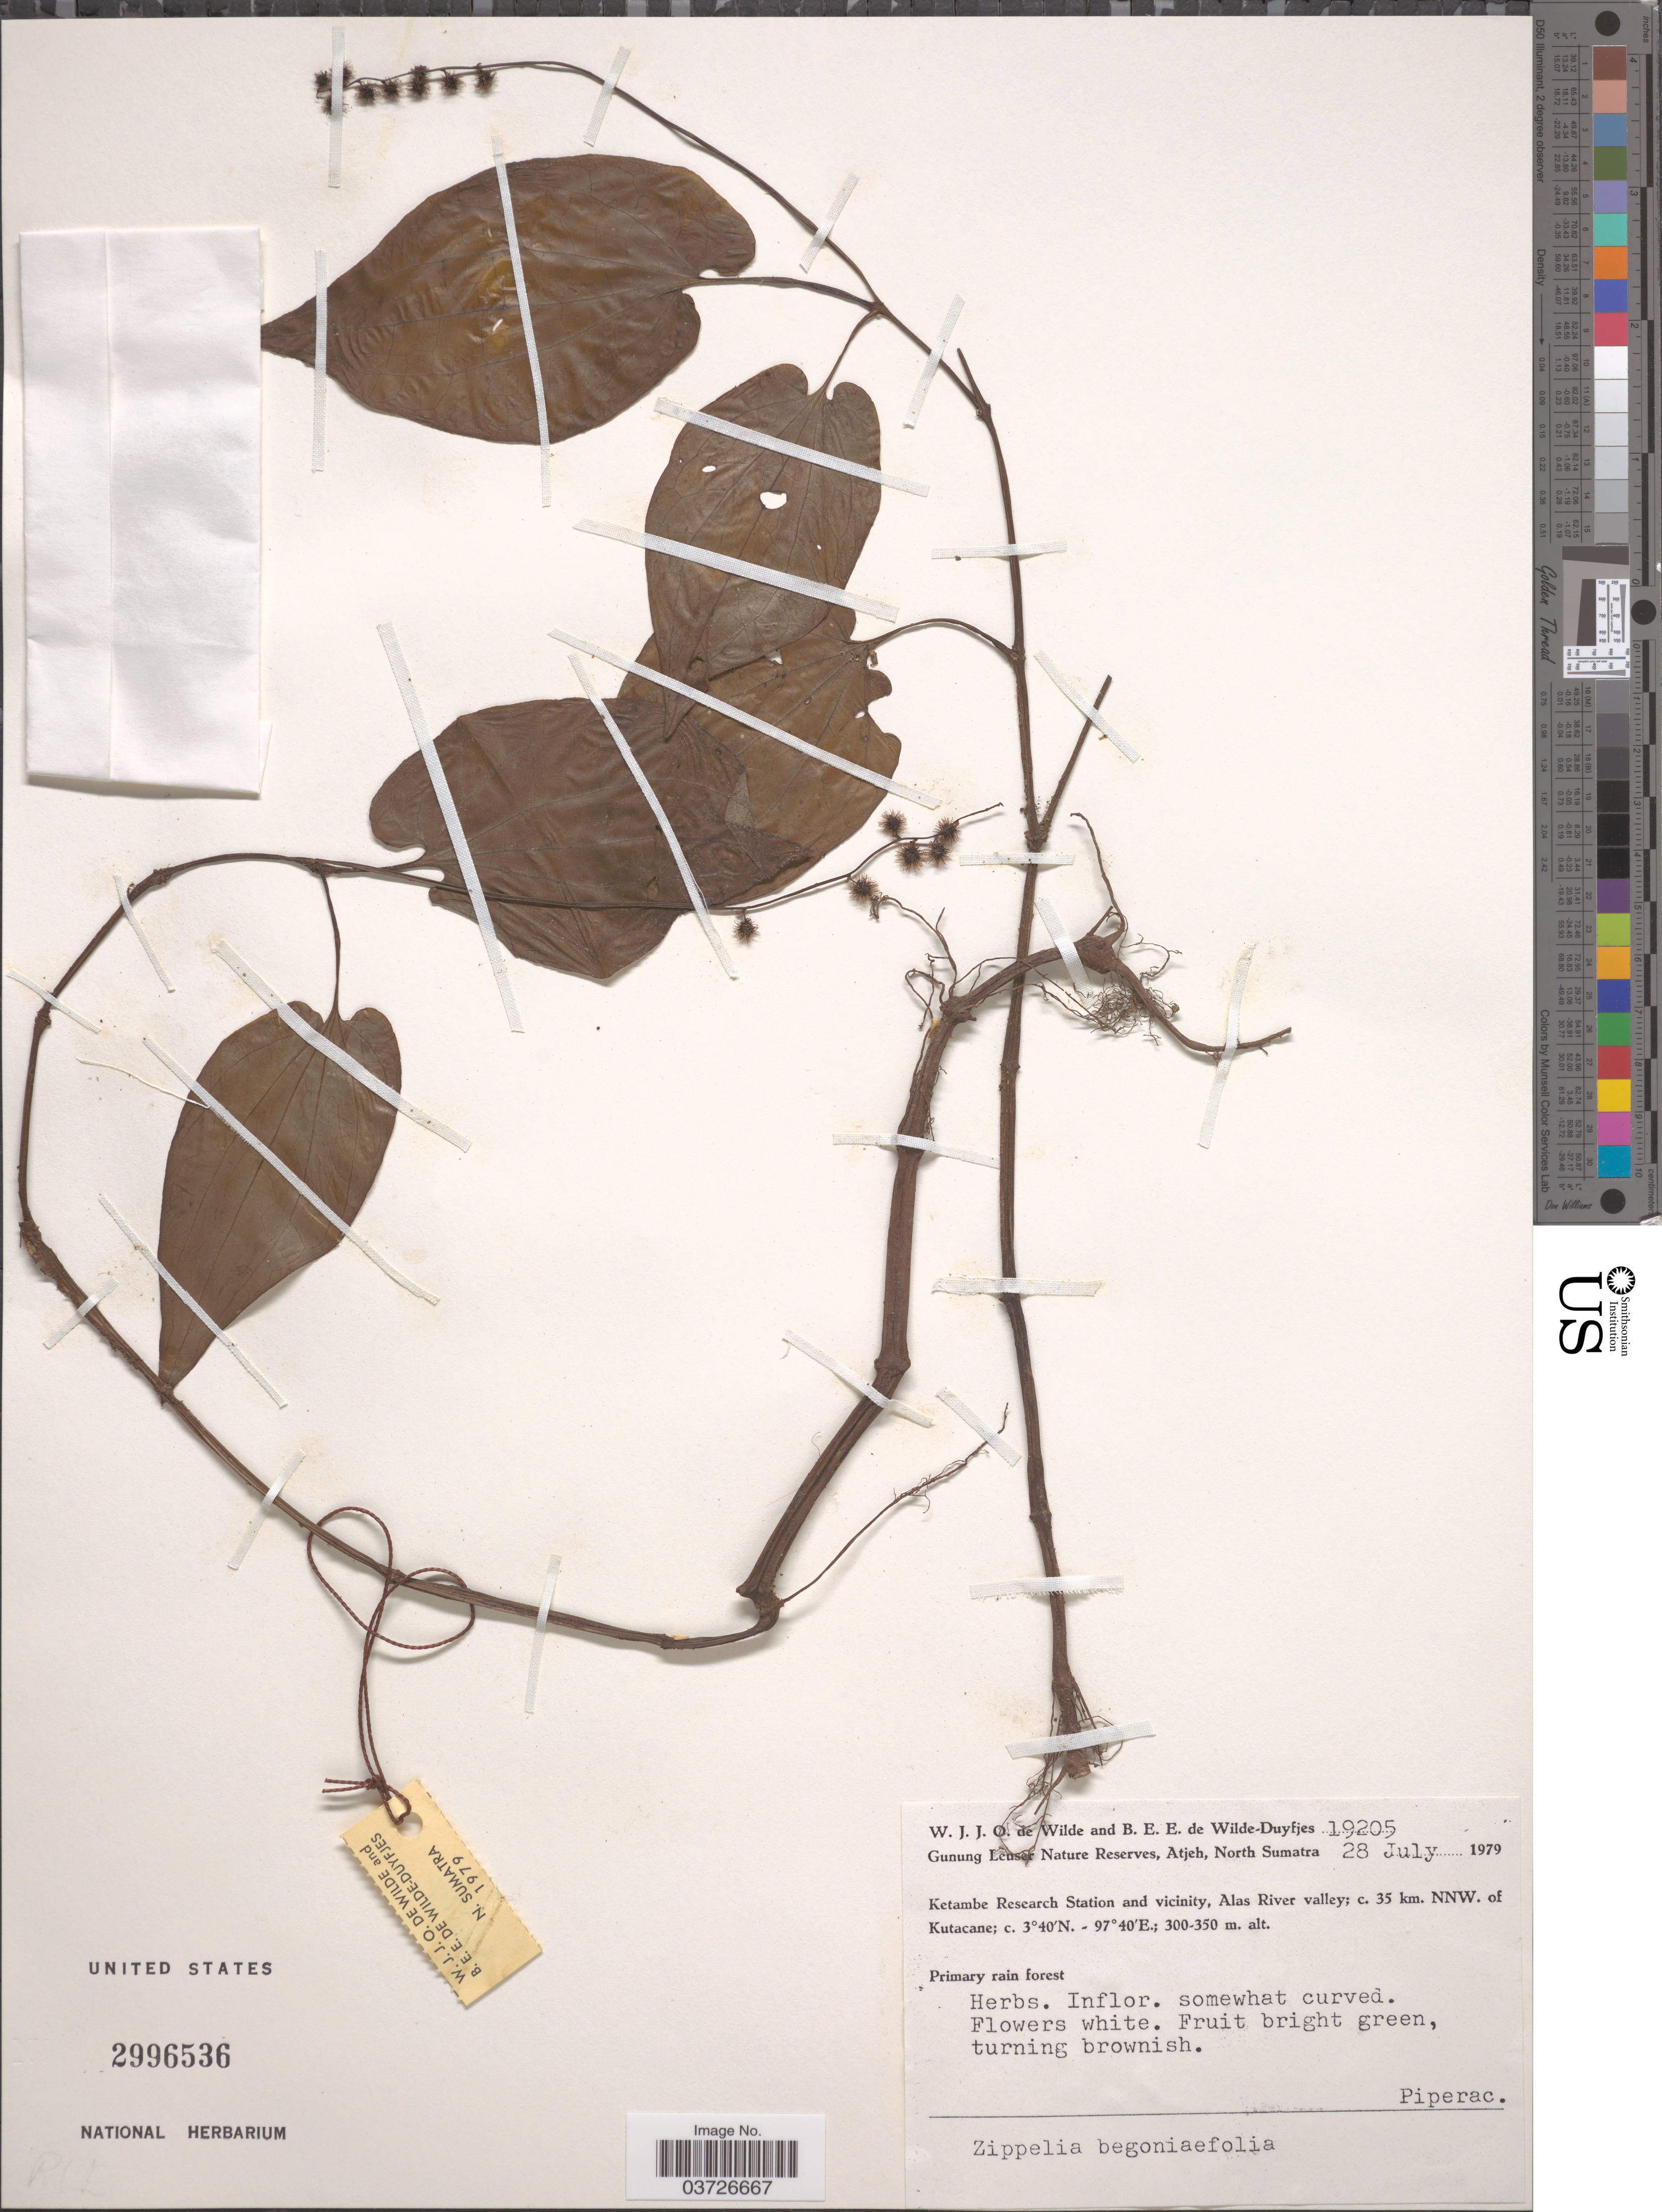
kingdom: Plantae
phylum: Tracheophyta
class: Magnoliopsida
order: Piperales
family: Piperaceae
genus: Zippelia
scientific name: Zippelia begoniifolia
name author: Blume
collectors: W. J. de Wilde & B. E. de Wilde-Duyfjes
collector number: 19205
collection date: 1979-07-28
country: Indonesia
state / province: Sumatra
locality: Gunung Leuser Nature Reserve, Atjeh, North Sumatra. Ketambe Research Station and vicinity, Alas River valley; c. 35 km. NNW. of Kutacane.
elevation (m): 300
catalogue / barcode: US 2996536